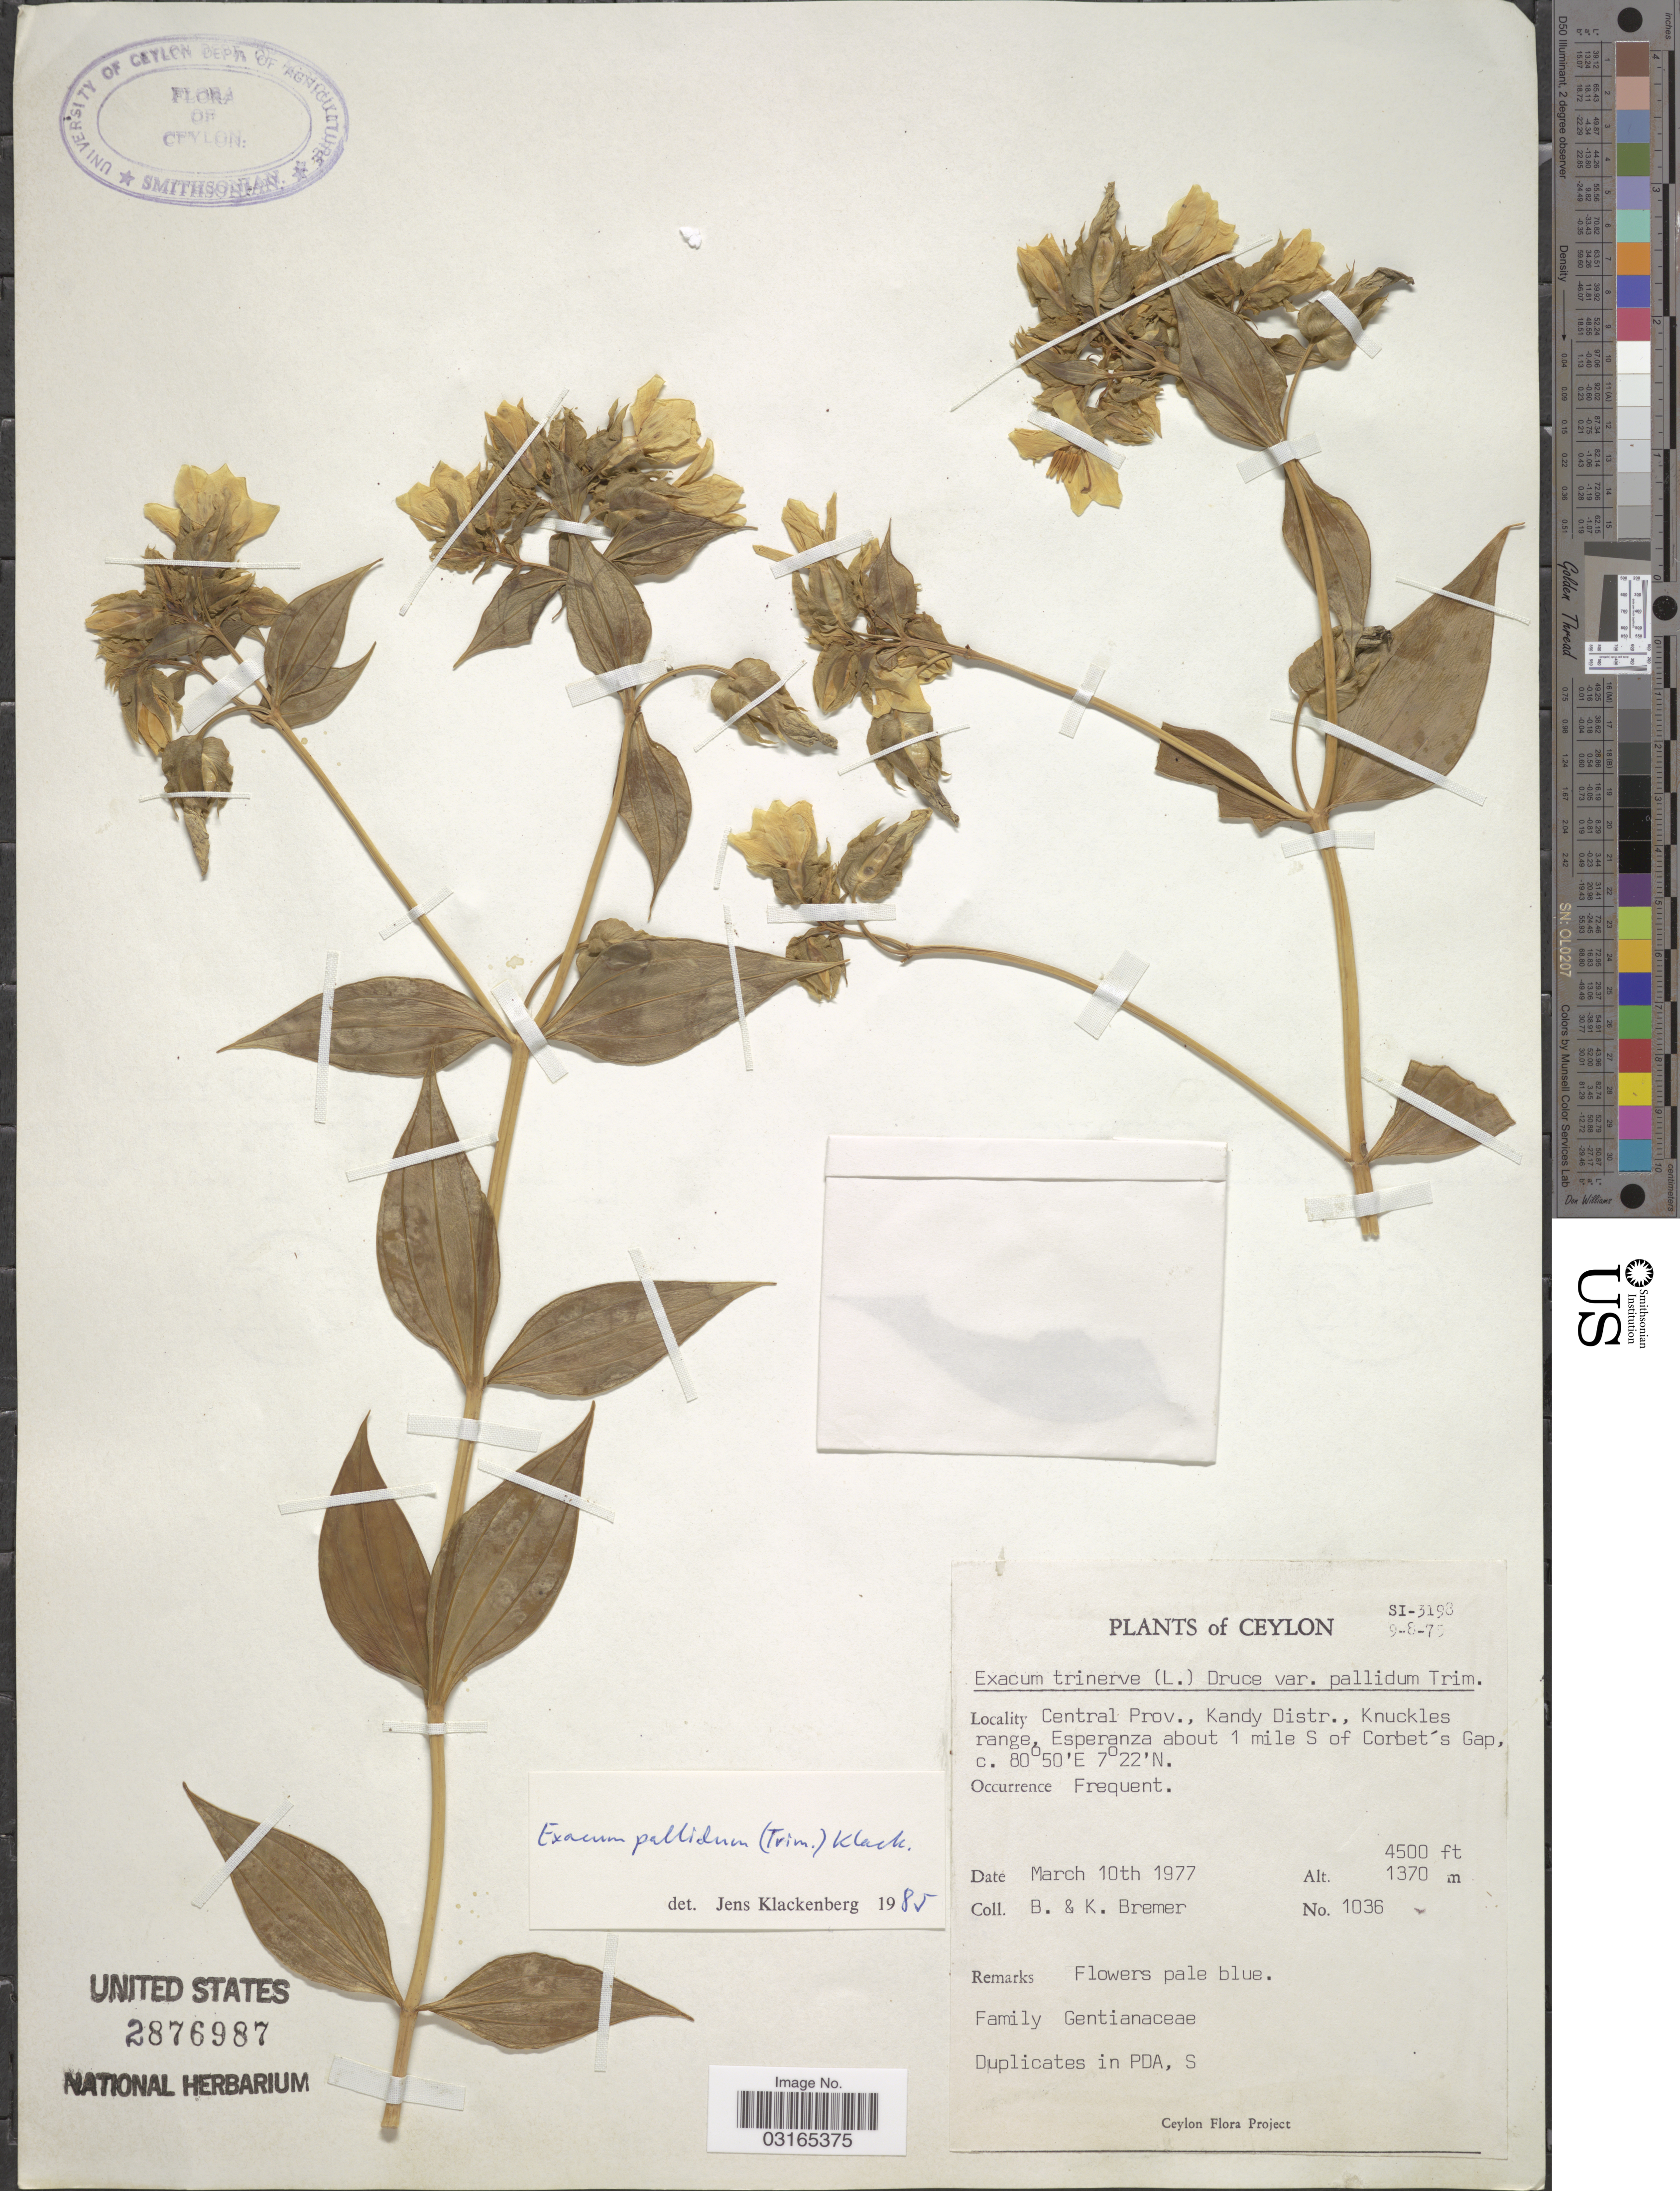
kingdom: Plantae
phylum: Tracheophyta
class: Magnoliopsida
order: Gentianales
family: Gentianaceae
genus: Exacum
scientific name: Exacum pallidum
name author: (Trimen) Klack.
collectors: B. Bremer & K. Bremer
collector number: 1036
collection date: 1977-03-10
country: Sri Lanka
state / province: Central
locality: Ceylon. Kandy Distr., Knuckles range, Esperanza about 1 mile S of Corbet's Gap.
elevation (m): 1372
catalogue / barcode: US 2876987